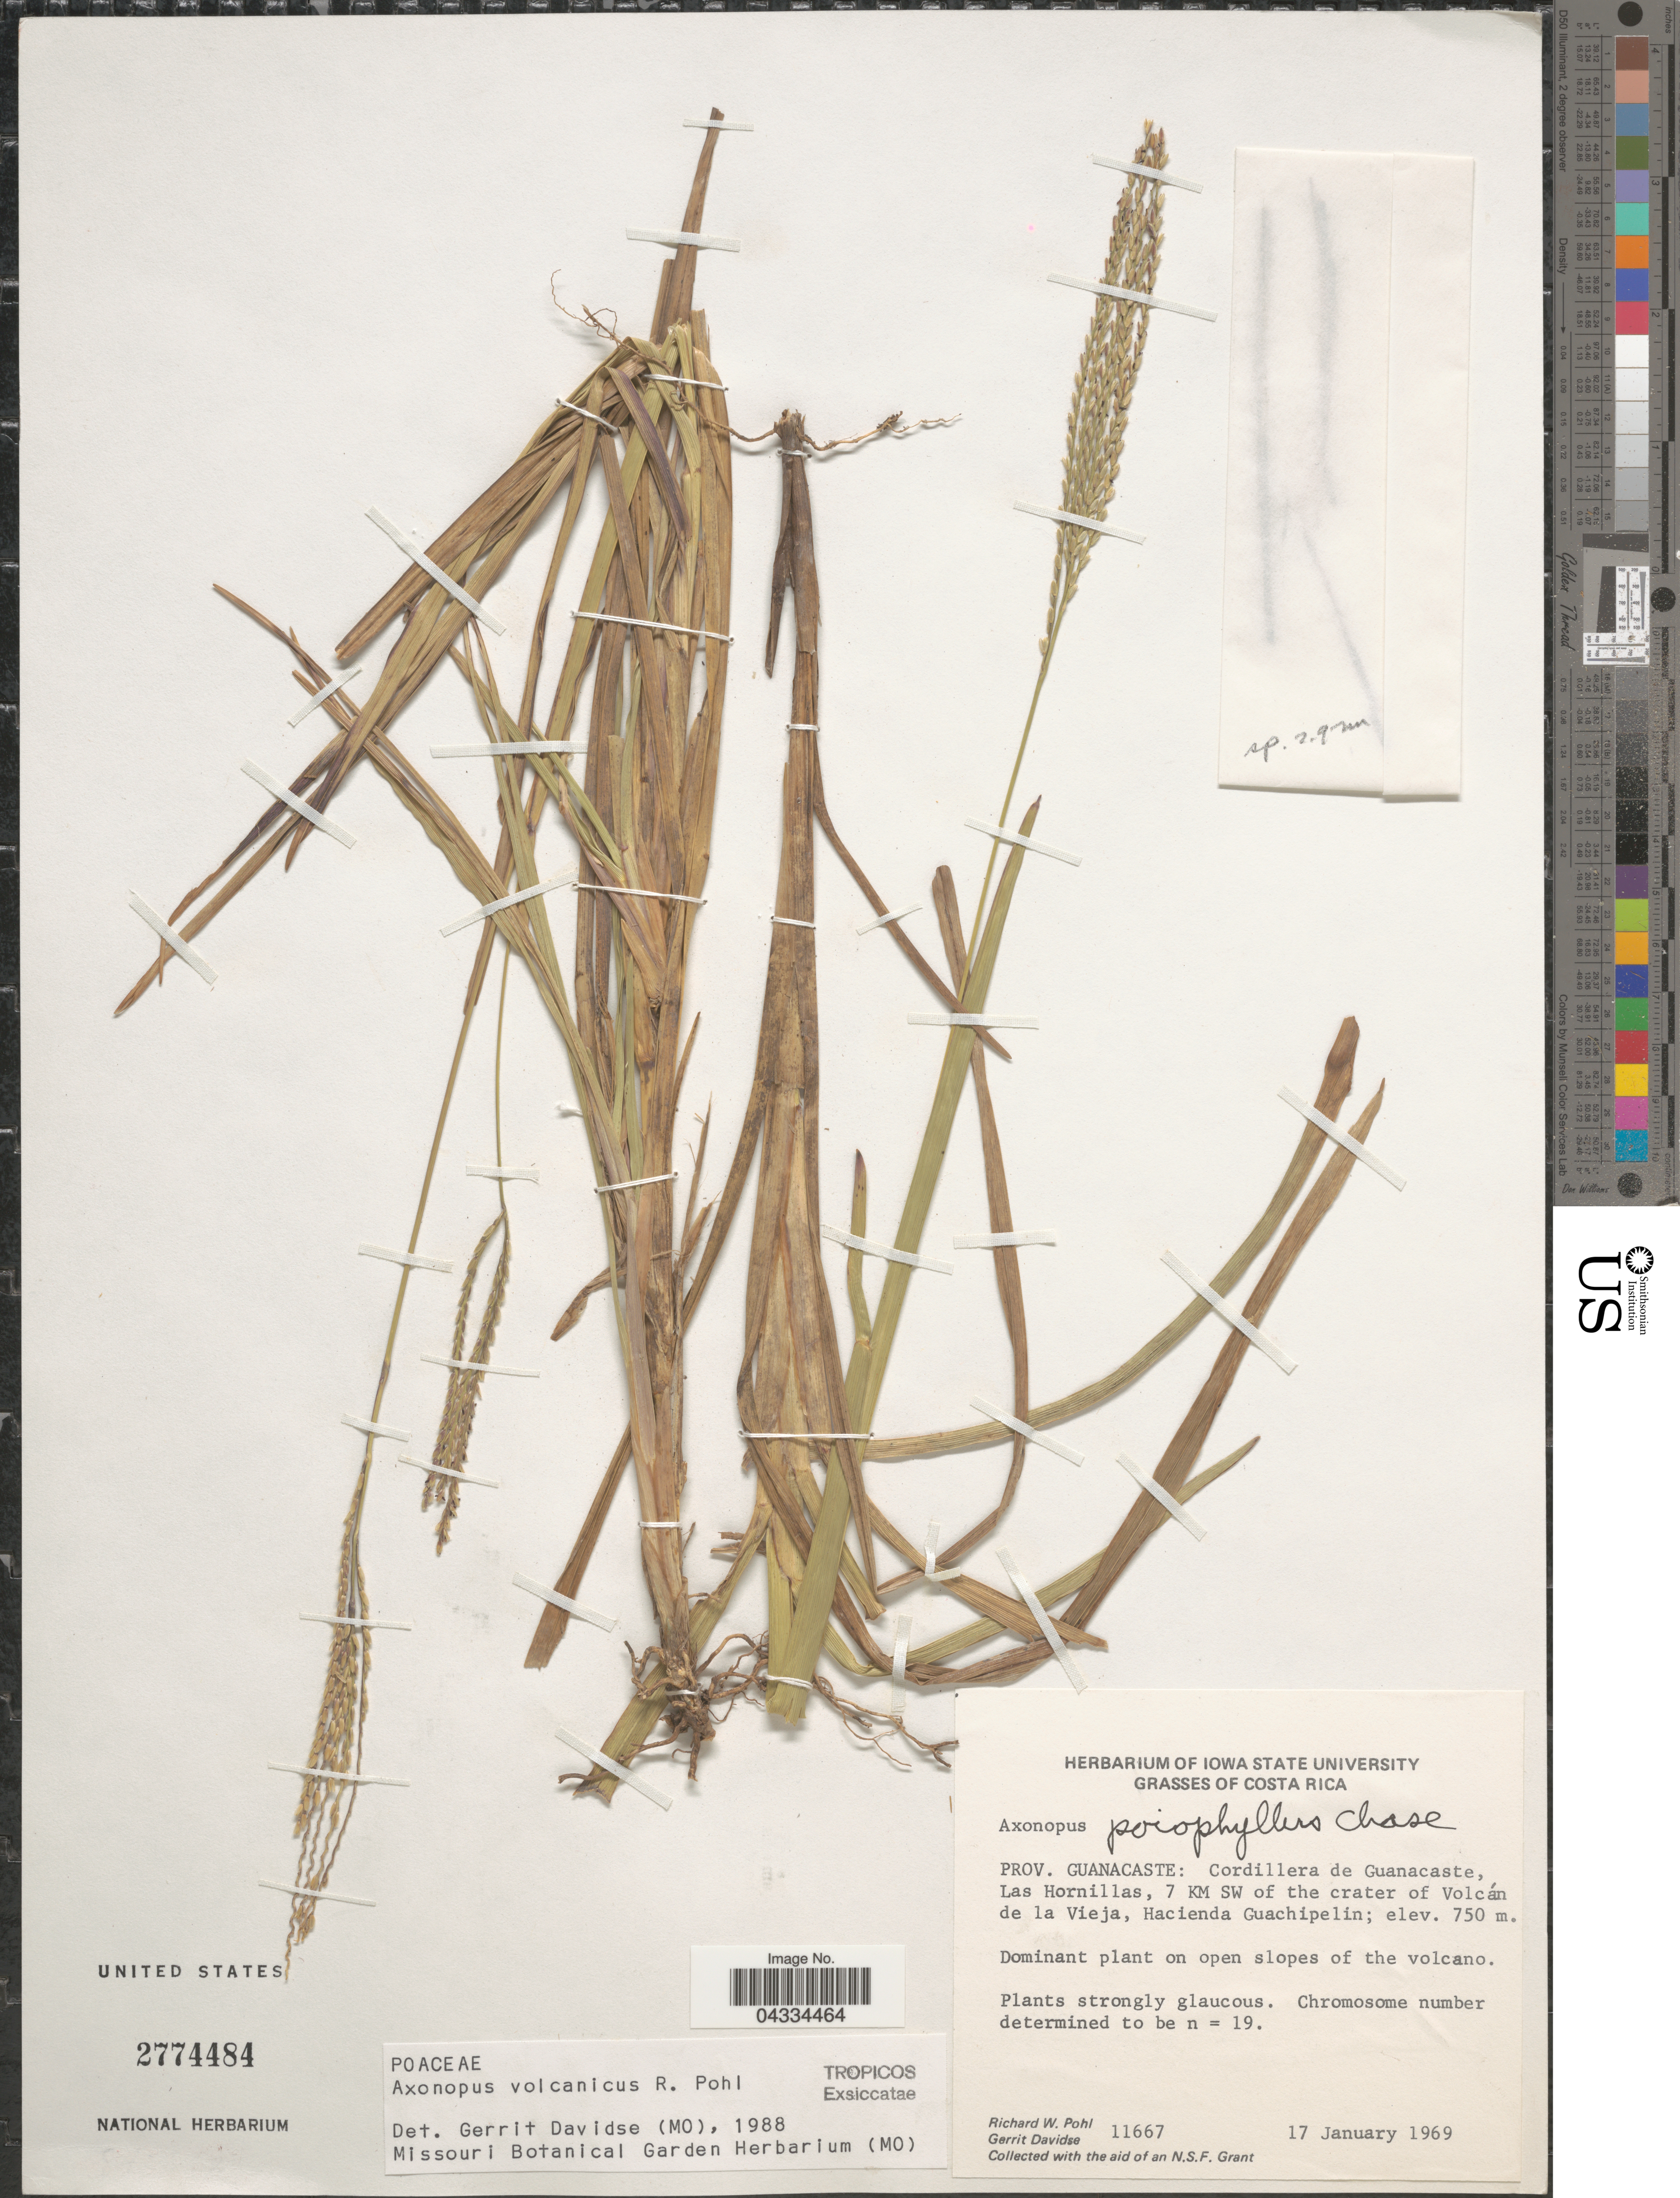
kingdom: Plantae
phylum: Tracheophyta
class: Liliopsida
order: Poales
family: Poaceae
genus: Axonopus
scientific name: Axonopus volcanicus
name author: R.W. Pohl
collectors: R. W. Pohl & G. Davidse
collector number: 11667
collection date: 1969-01-17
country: Costa Rica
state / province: Guanacaste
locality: Cordillera de Guanacaste, Las Hornillas, 7 KM SW of the crater of Volcán de la Vieja, Hacienda Guachipelin.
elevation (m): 750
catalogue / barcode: US 2774484